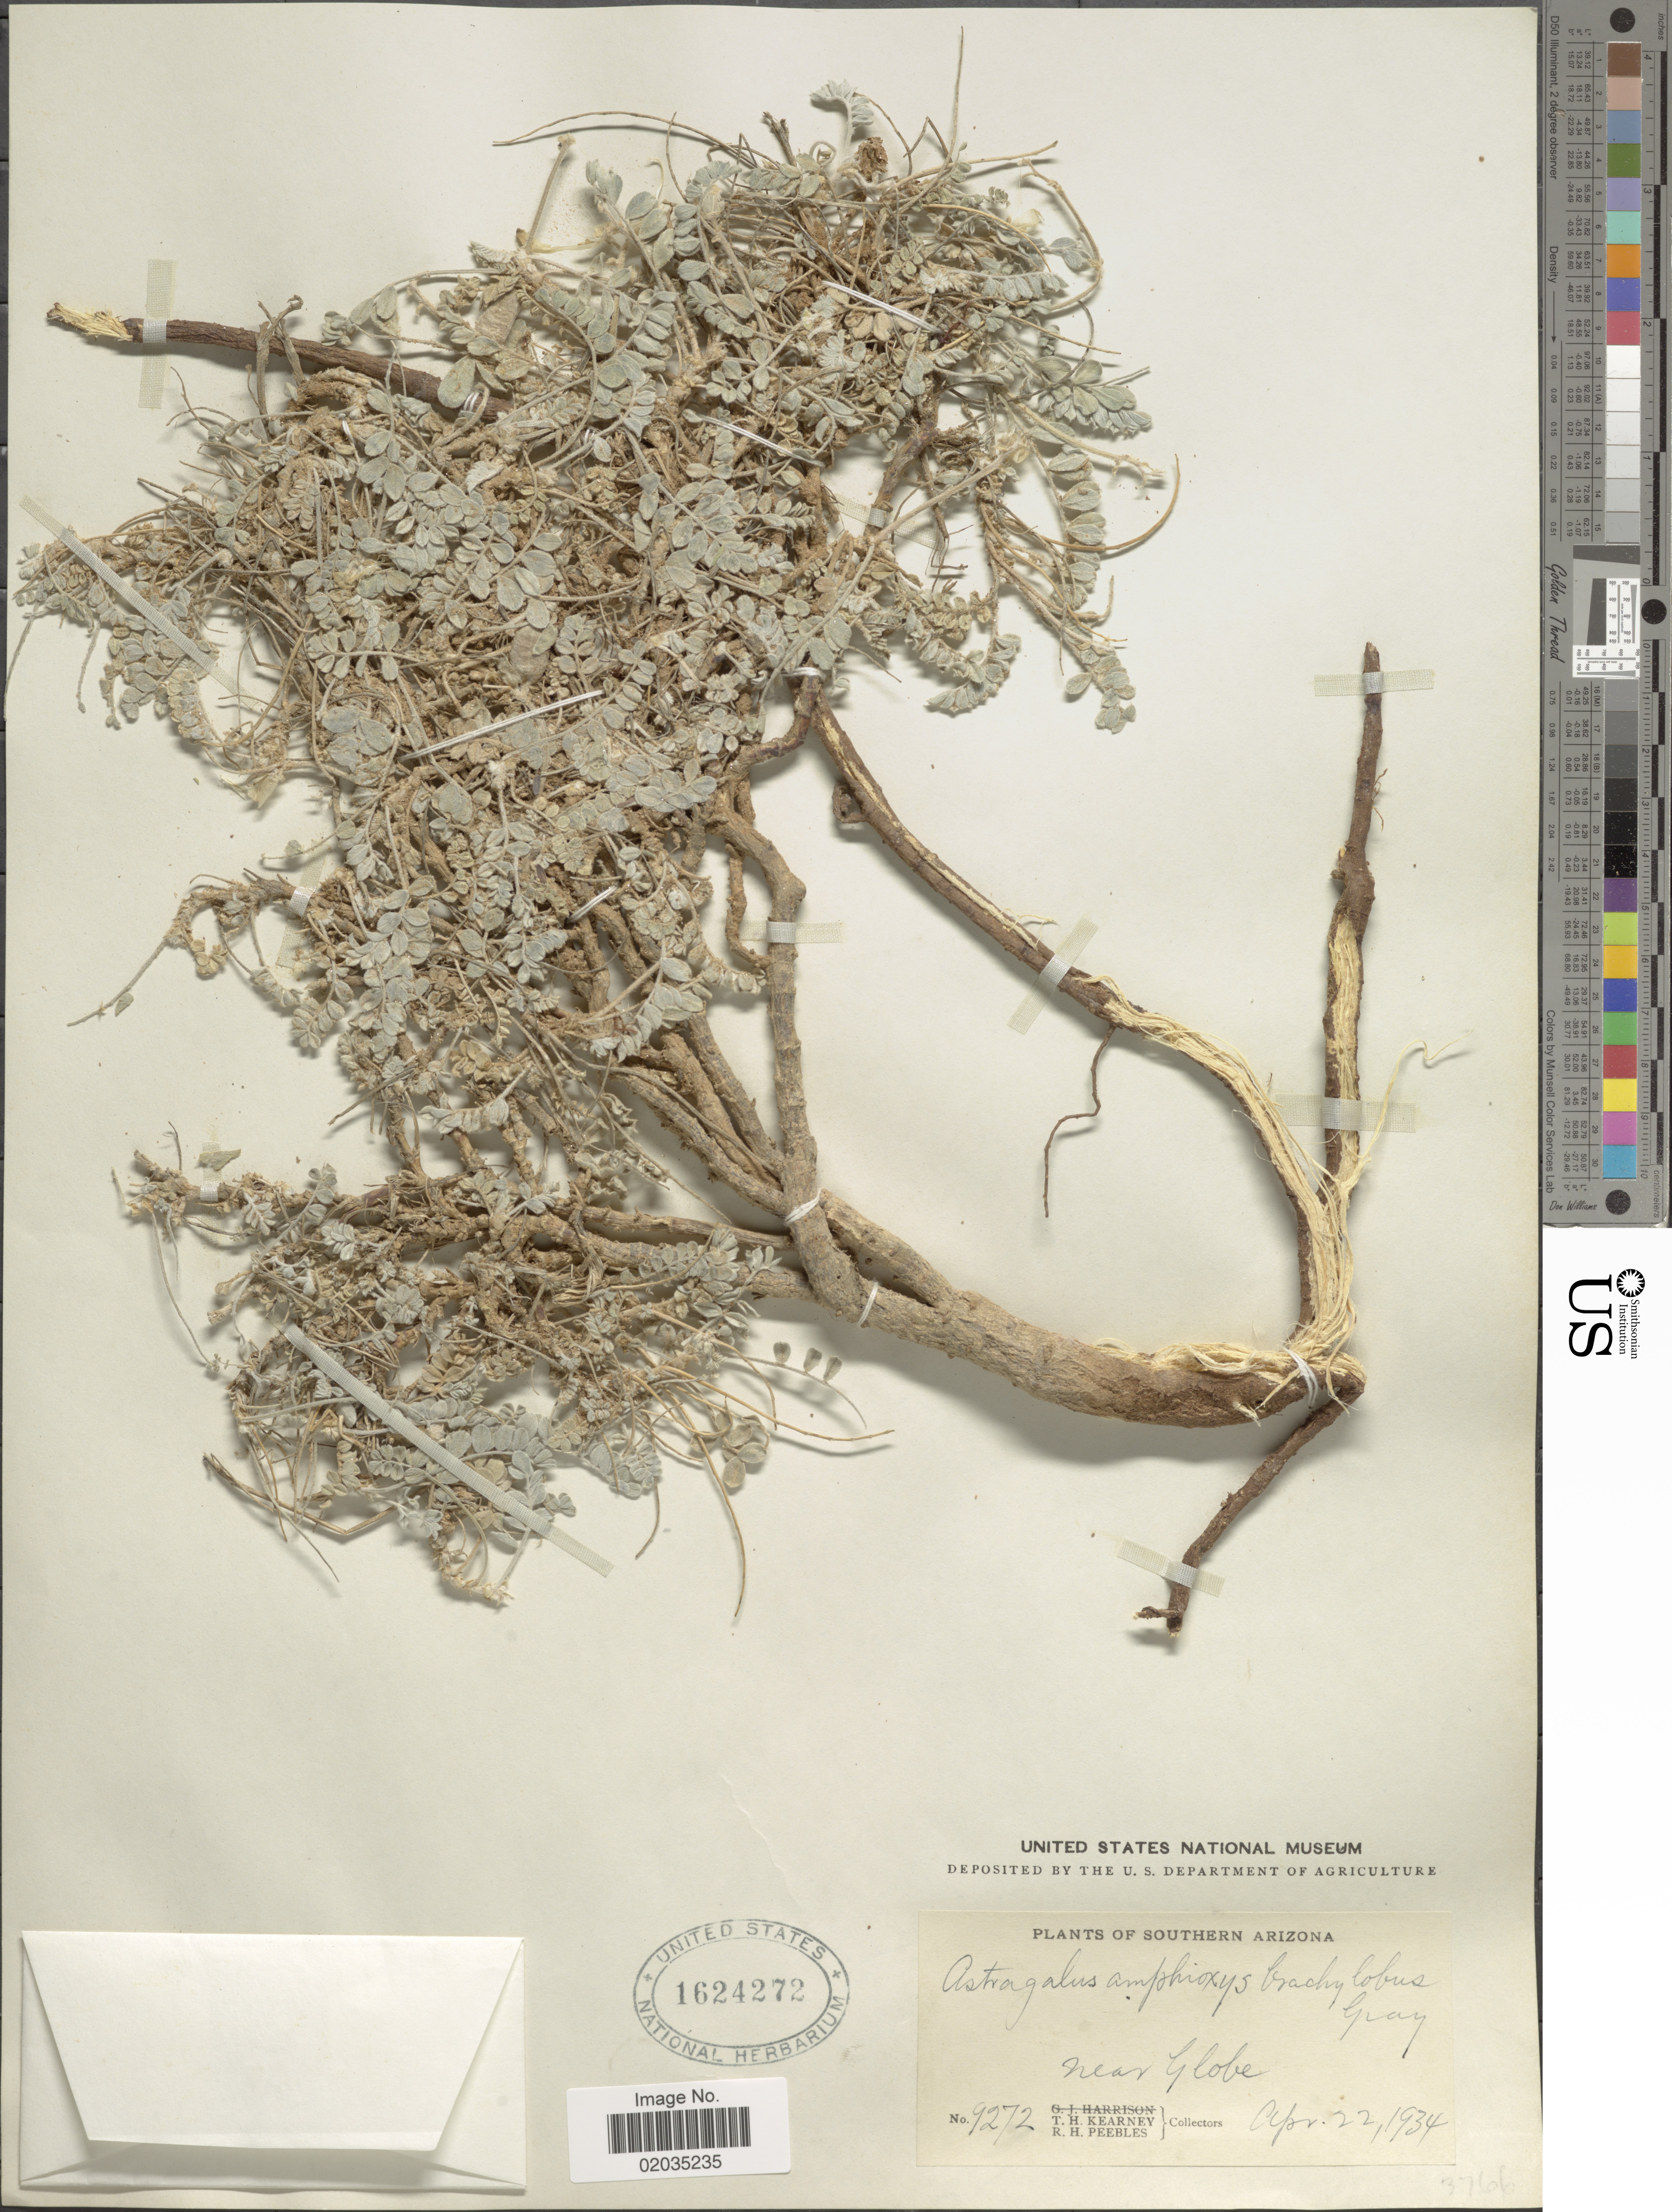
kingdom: Plantae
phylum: Tracheophyta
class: Magnoliopsida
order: Fabales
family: Fabaceae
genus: Astragalus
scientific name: Astragalus tephrodes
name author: A. Gray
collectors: T. H. Kearney & R. H. Peebles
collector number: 9272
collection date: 1934-04-22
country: United States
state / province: Arizona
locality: Southern Arizona, near Globe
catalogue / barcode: US 1624272